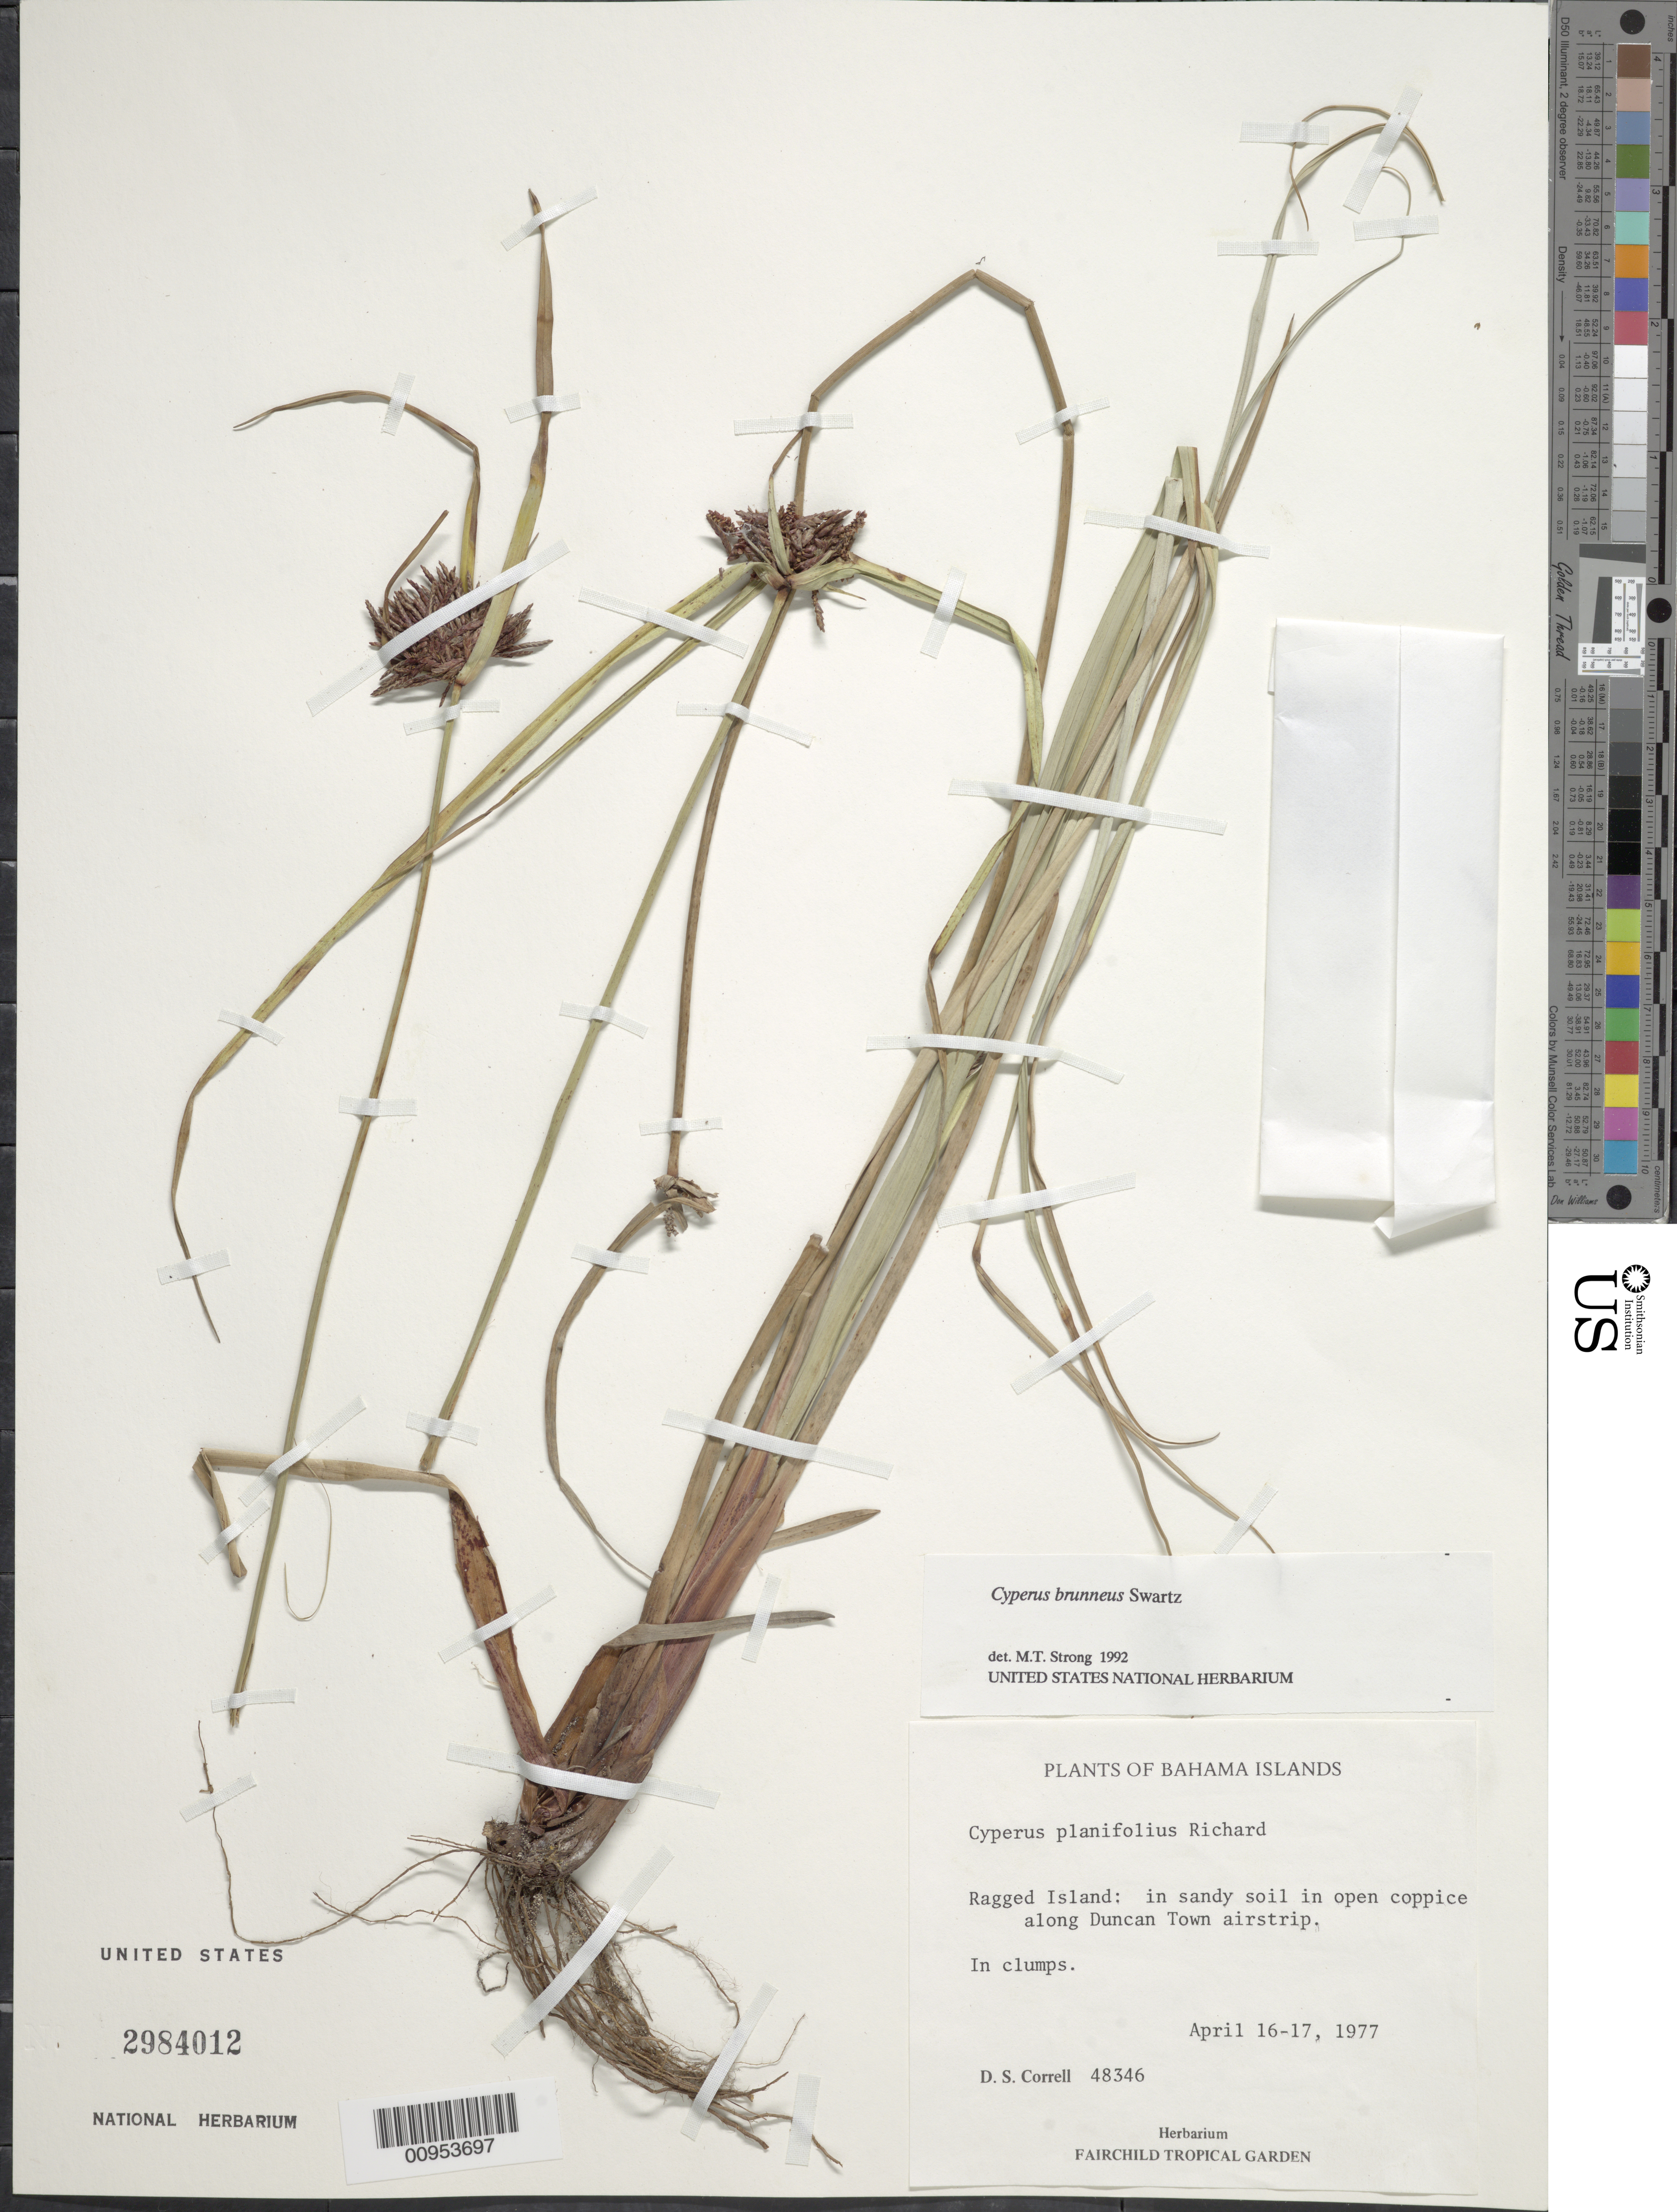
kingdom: Plantae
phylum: Tracheophyta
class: Liliopsida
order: Poales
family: Cyperaceae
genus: Cyperus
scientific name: Cyperus brunneus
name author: Sw.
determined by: Strong, M. T., (US), Smithsonian Institution - National Museum of Natural History (UNITED STATES)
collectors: D. S. Correll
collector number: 48346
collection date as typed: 16 Apr 1977 to 16 Apr 1977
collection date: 1977-04-16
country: Bahamas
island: Ragged Island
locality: Along Duncan Town airstrip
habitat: In sandy soil in open coppice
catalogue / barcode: US 2984012